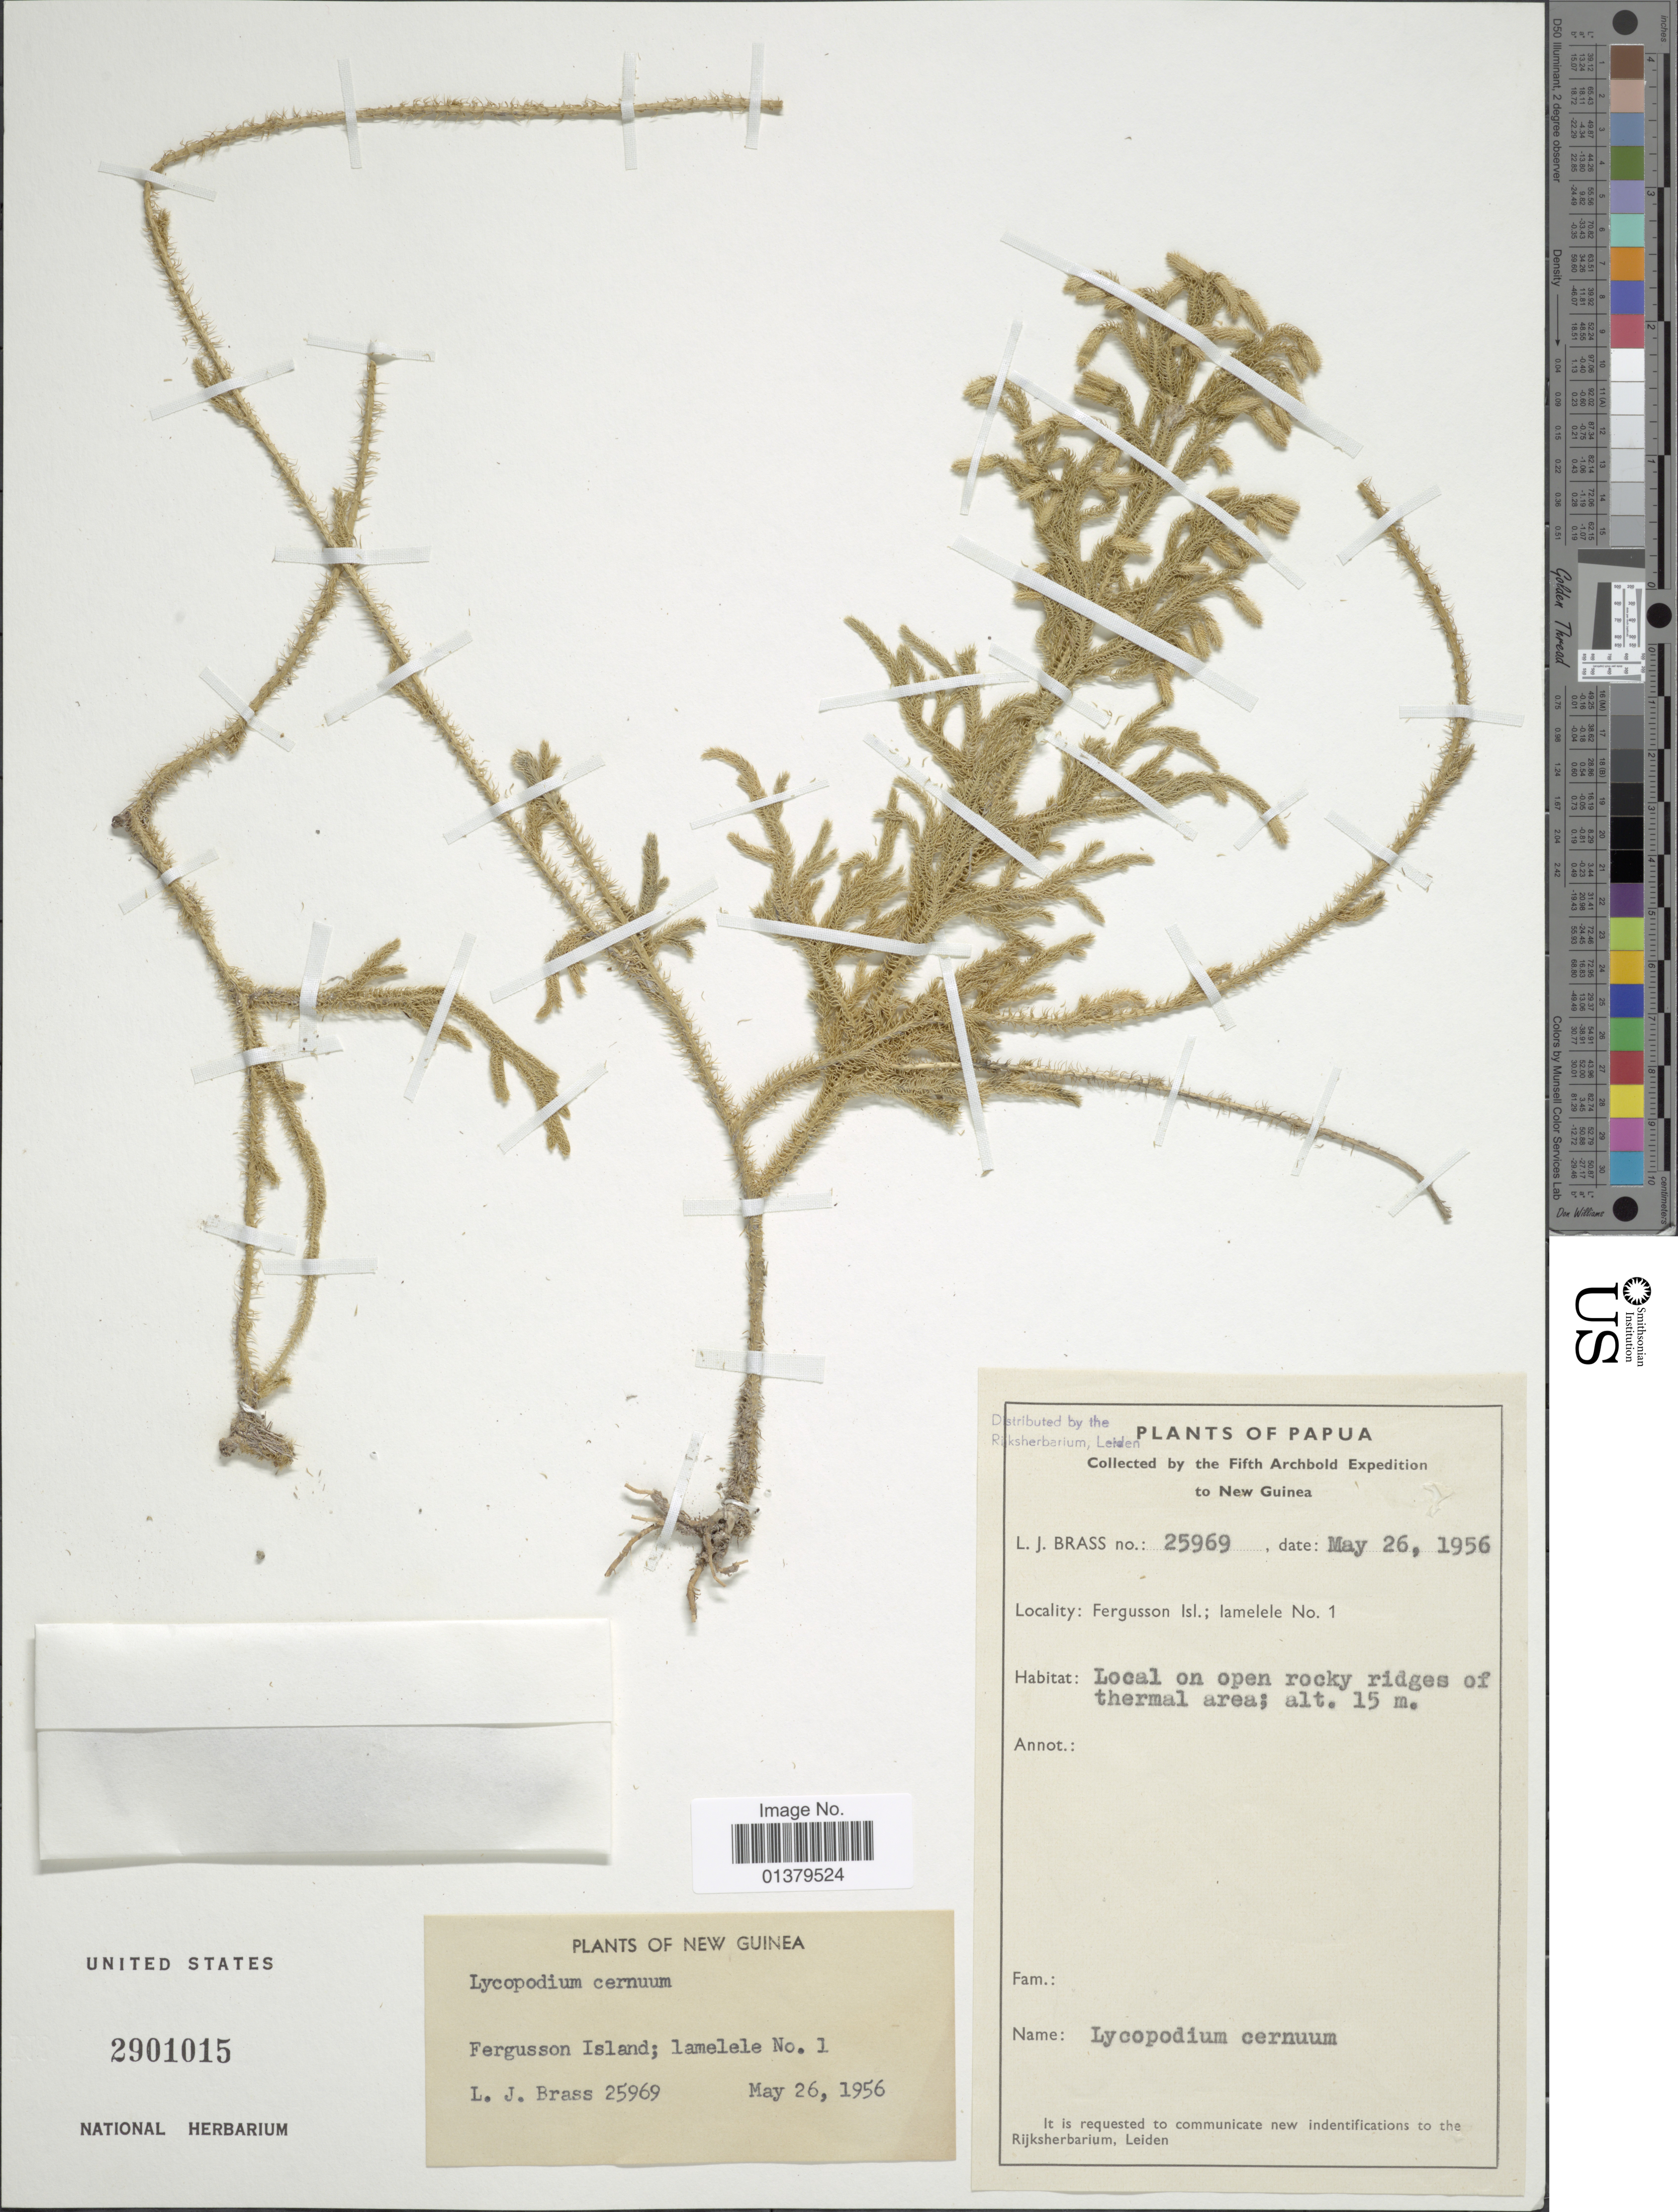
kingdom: Plantae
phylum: Tracheophyta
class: Lycopodiopsida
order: Lycopodiales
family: Lycopodiaceae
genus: Palhinhaea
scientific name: Palhinhaea cernua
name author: (L.) Vasc. & Franco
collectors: L. J. Brass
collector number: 25969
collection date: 1956-05-26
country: Papua New Guinea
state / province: Milne Bay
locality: Fergusson Isl; Iamelele No. 1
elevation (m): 15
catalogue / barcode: US 2901015